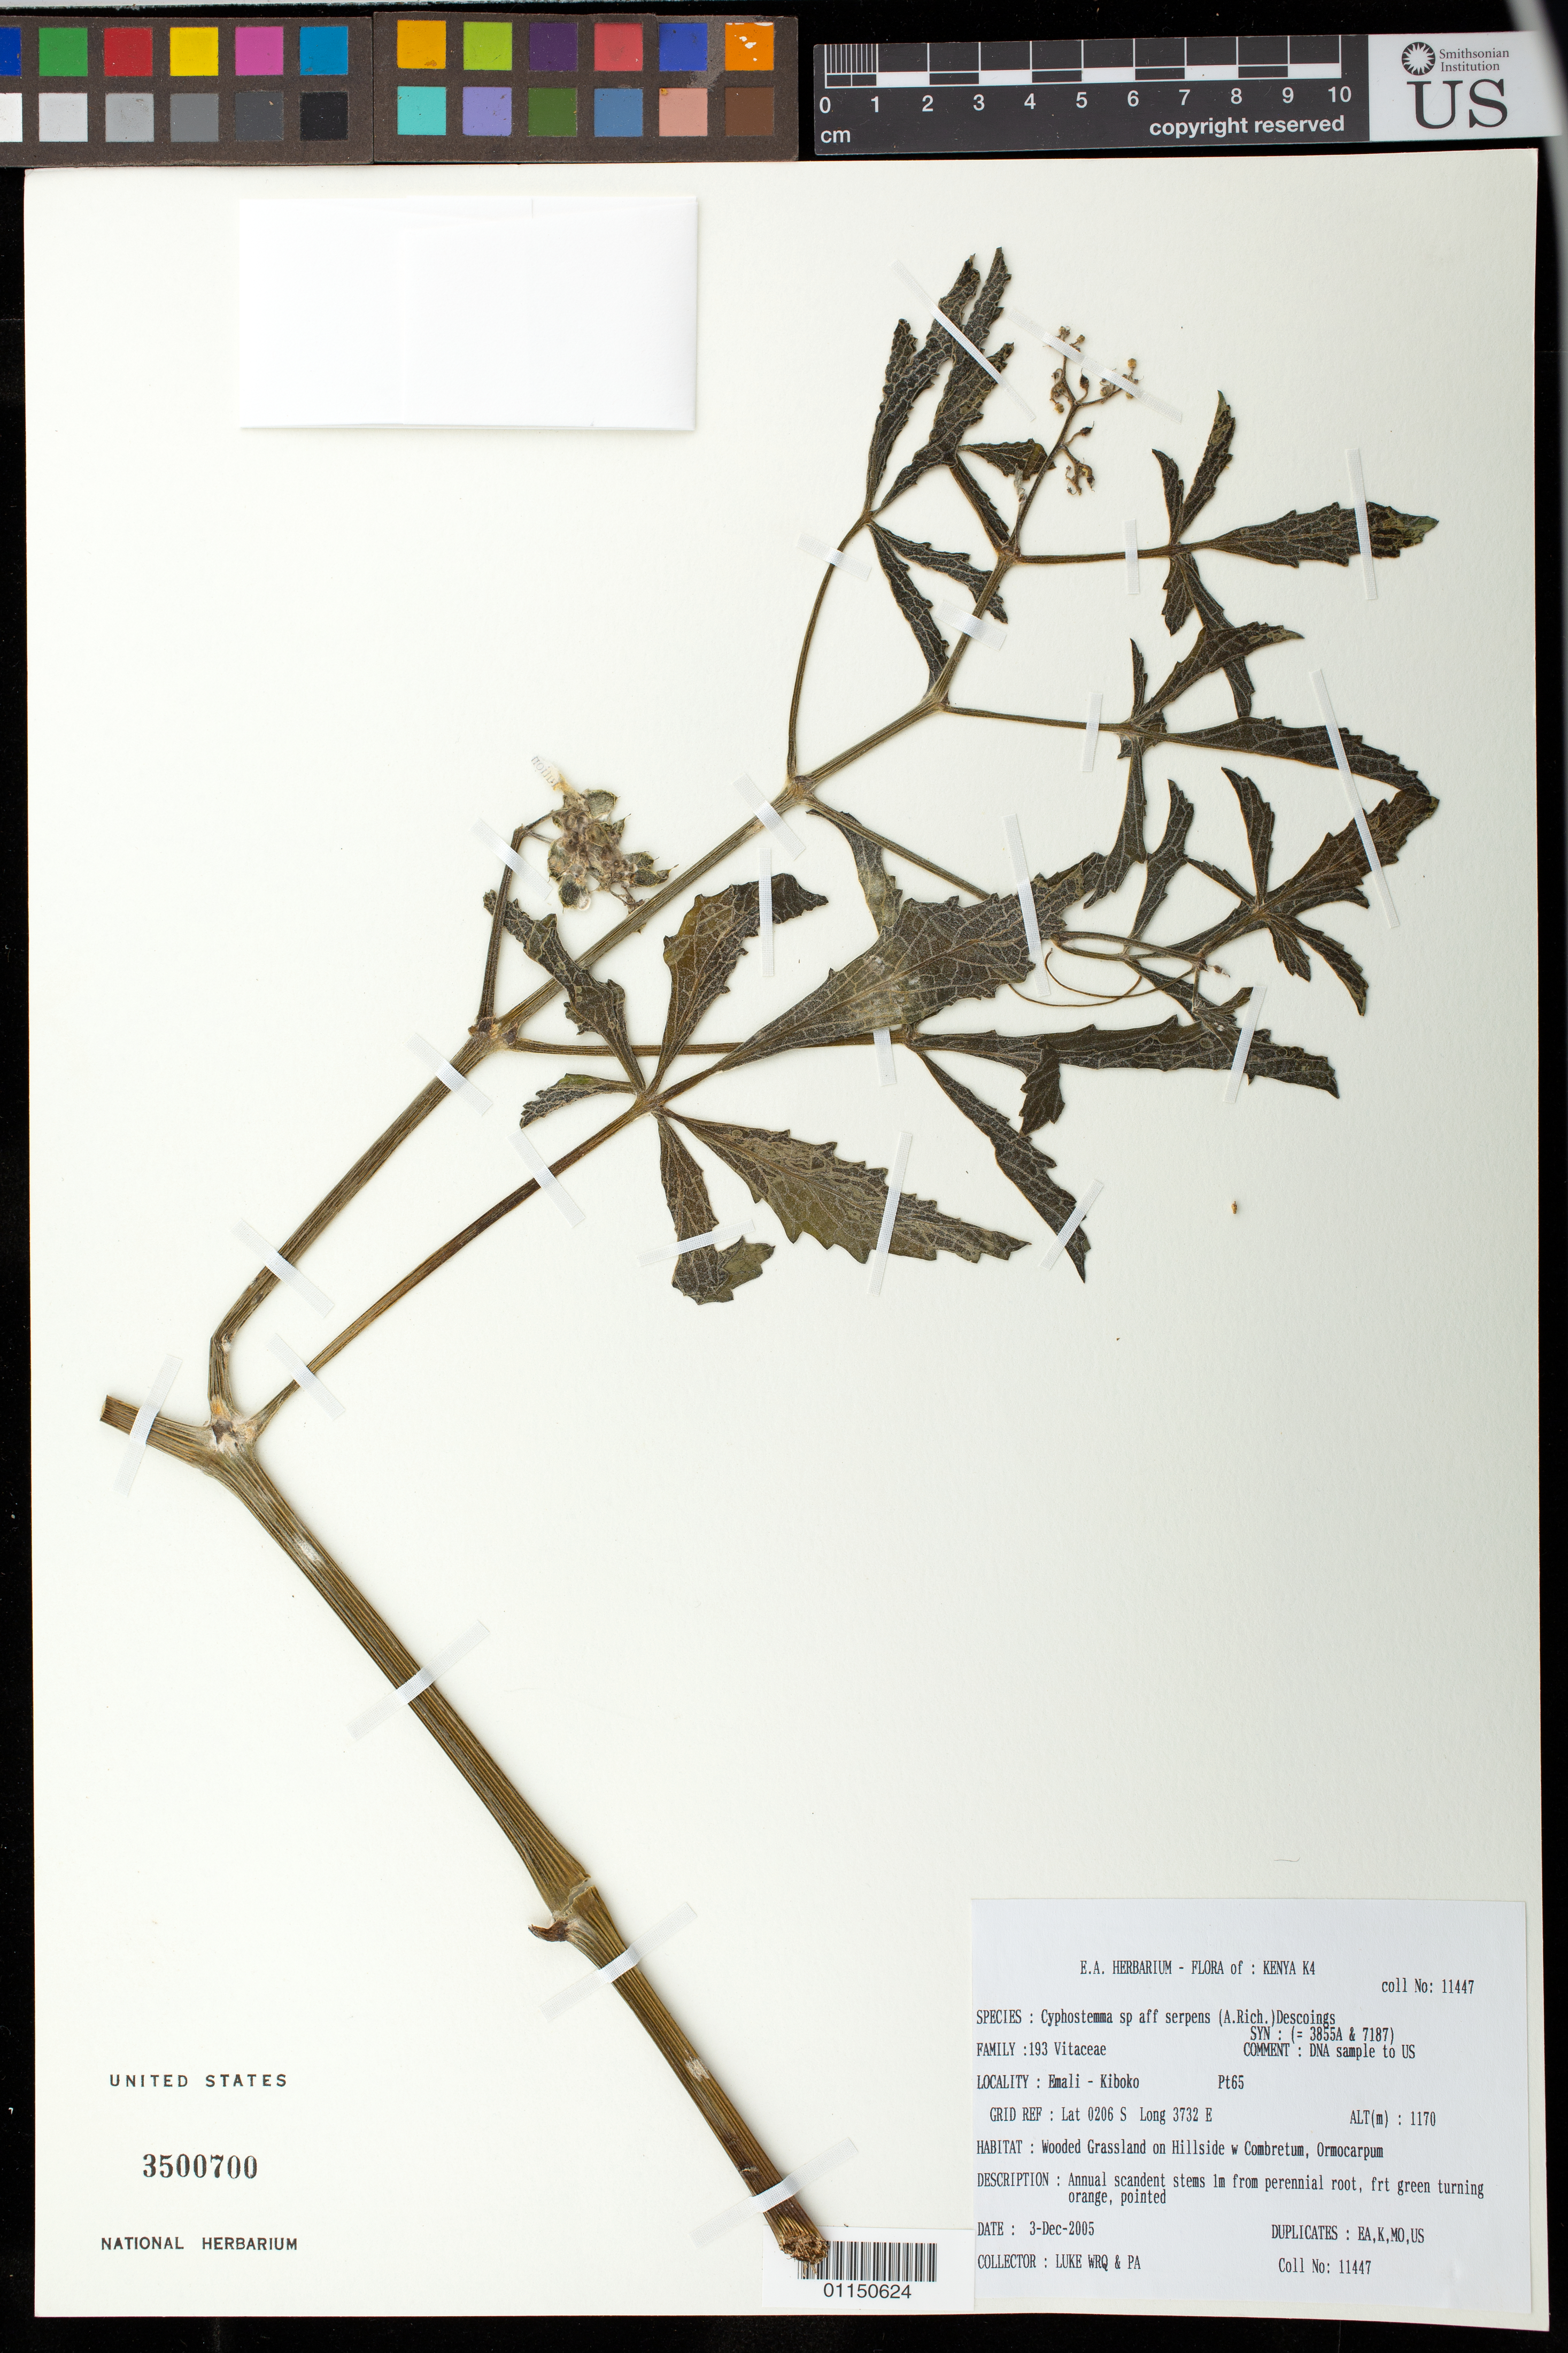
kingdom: Plantae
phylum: Tracheophyta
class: Magnoliopsida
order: Vitales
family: Vitaceae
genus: Cyphostemma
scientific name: Cyphostemma serpens subsp. serpens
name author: (A. Rich.) Desc.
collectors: Q. Luke & P. Luke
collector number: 11447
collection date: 2005-12-03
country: Kenya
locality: Emali - Kiboko. Pt65.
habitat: Wooded Grassland on Hillside w Combretem, Ormocarpum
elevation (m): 1170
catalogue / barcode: US 3500700